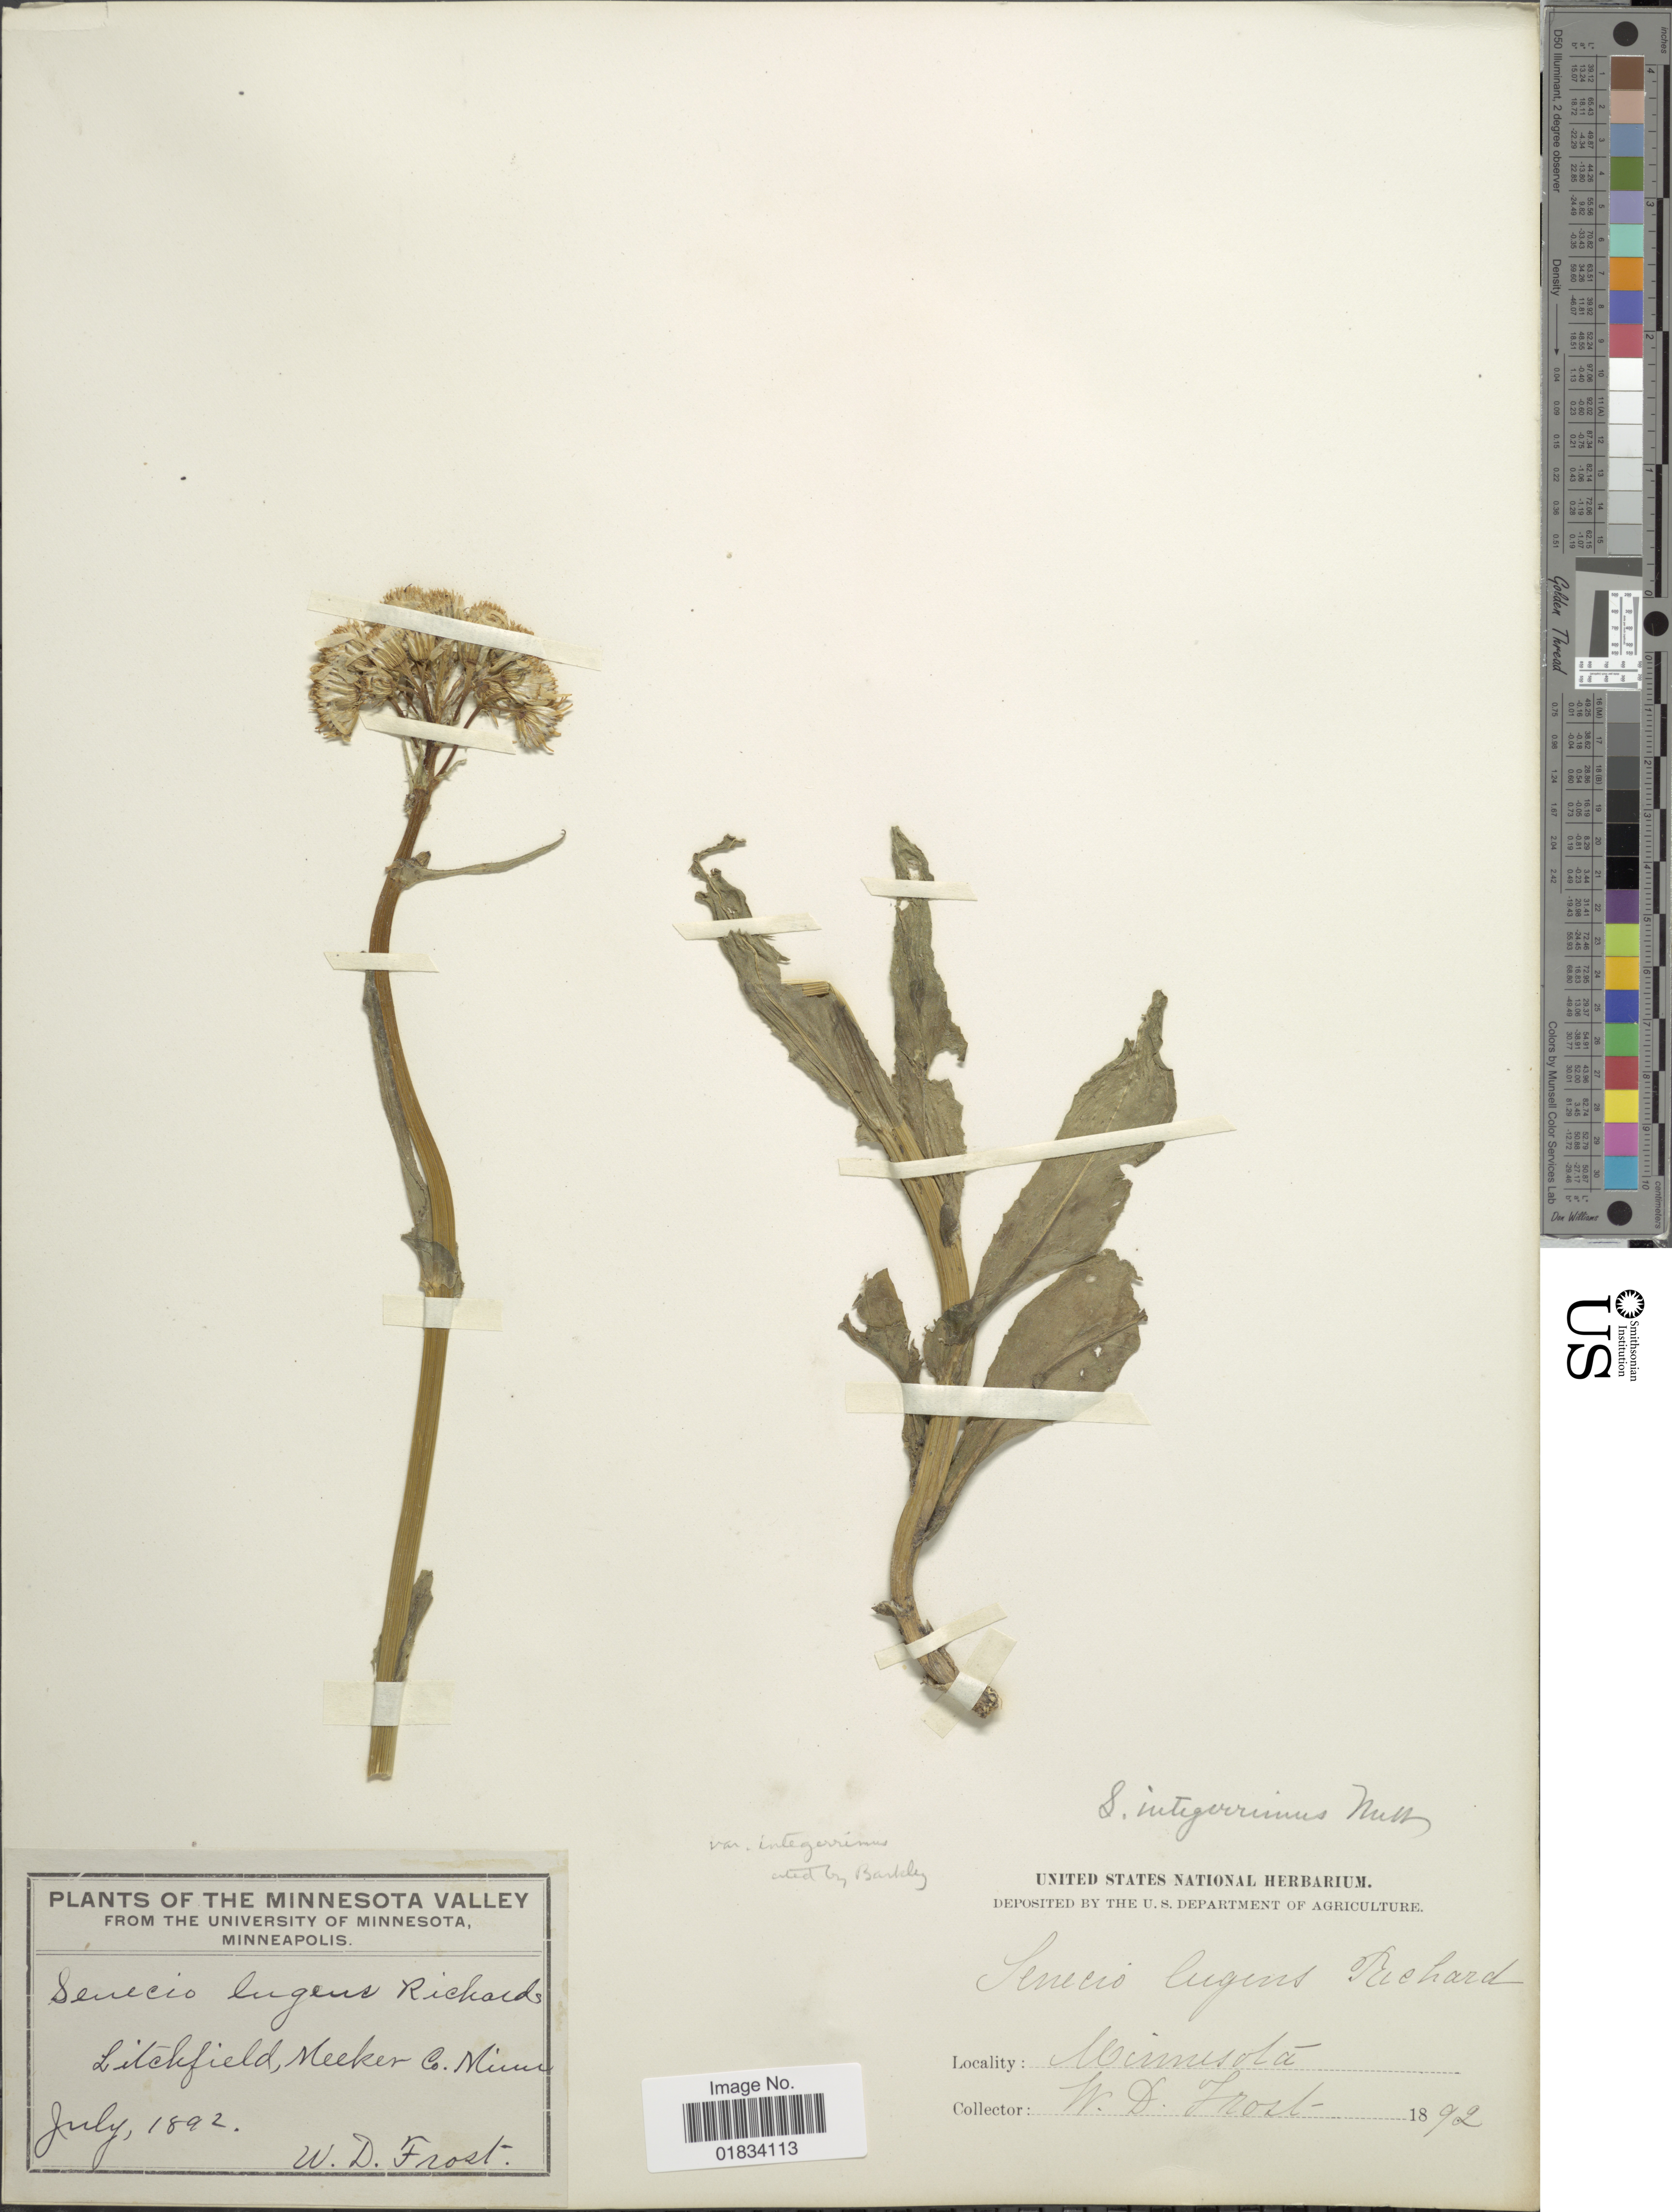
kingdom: Plantae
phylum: Tracheophyta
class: Magnoliopsida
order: Asterales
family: Asteraceae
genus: Senecio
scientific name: Senecio integerrimus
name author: Nutt.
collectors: W. Frost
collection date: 1892-07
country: United States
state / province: Minnesota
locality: Litchfield, Meeker Co.